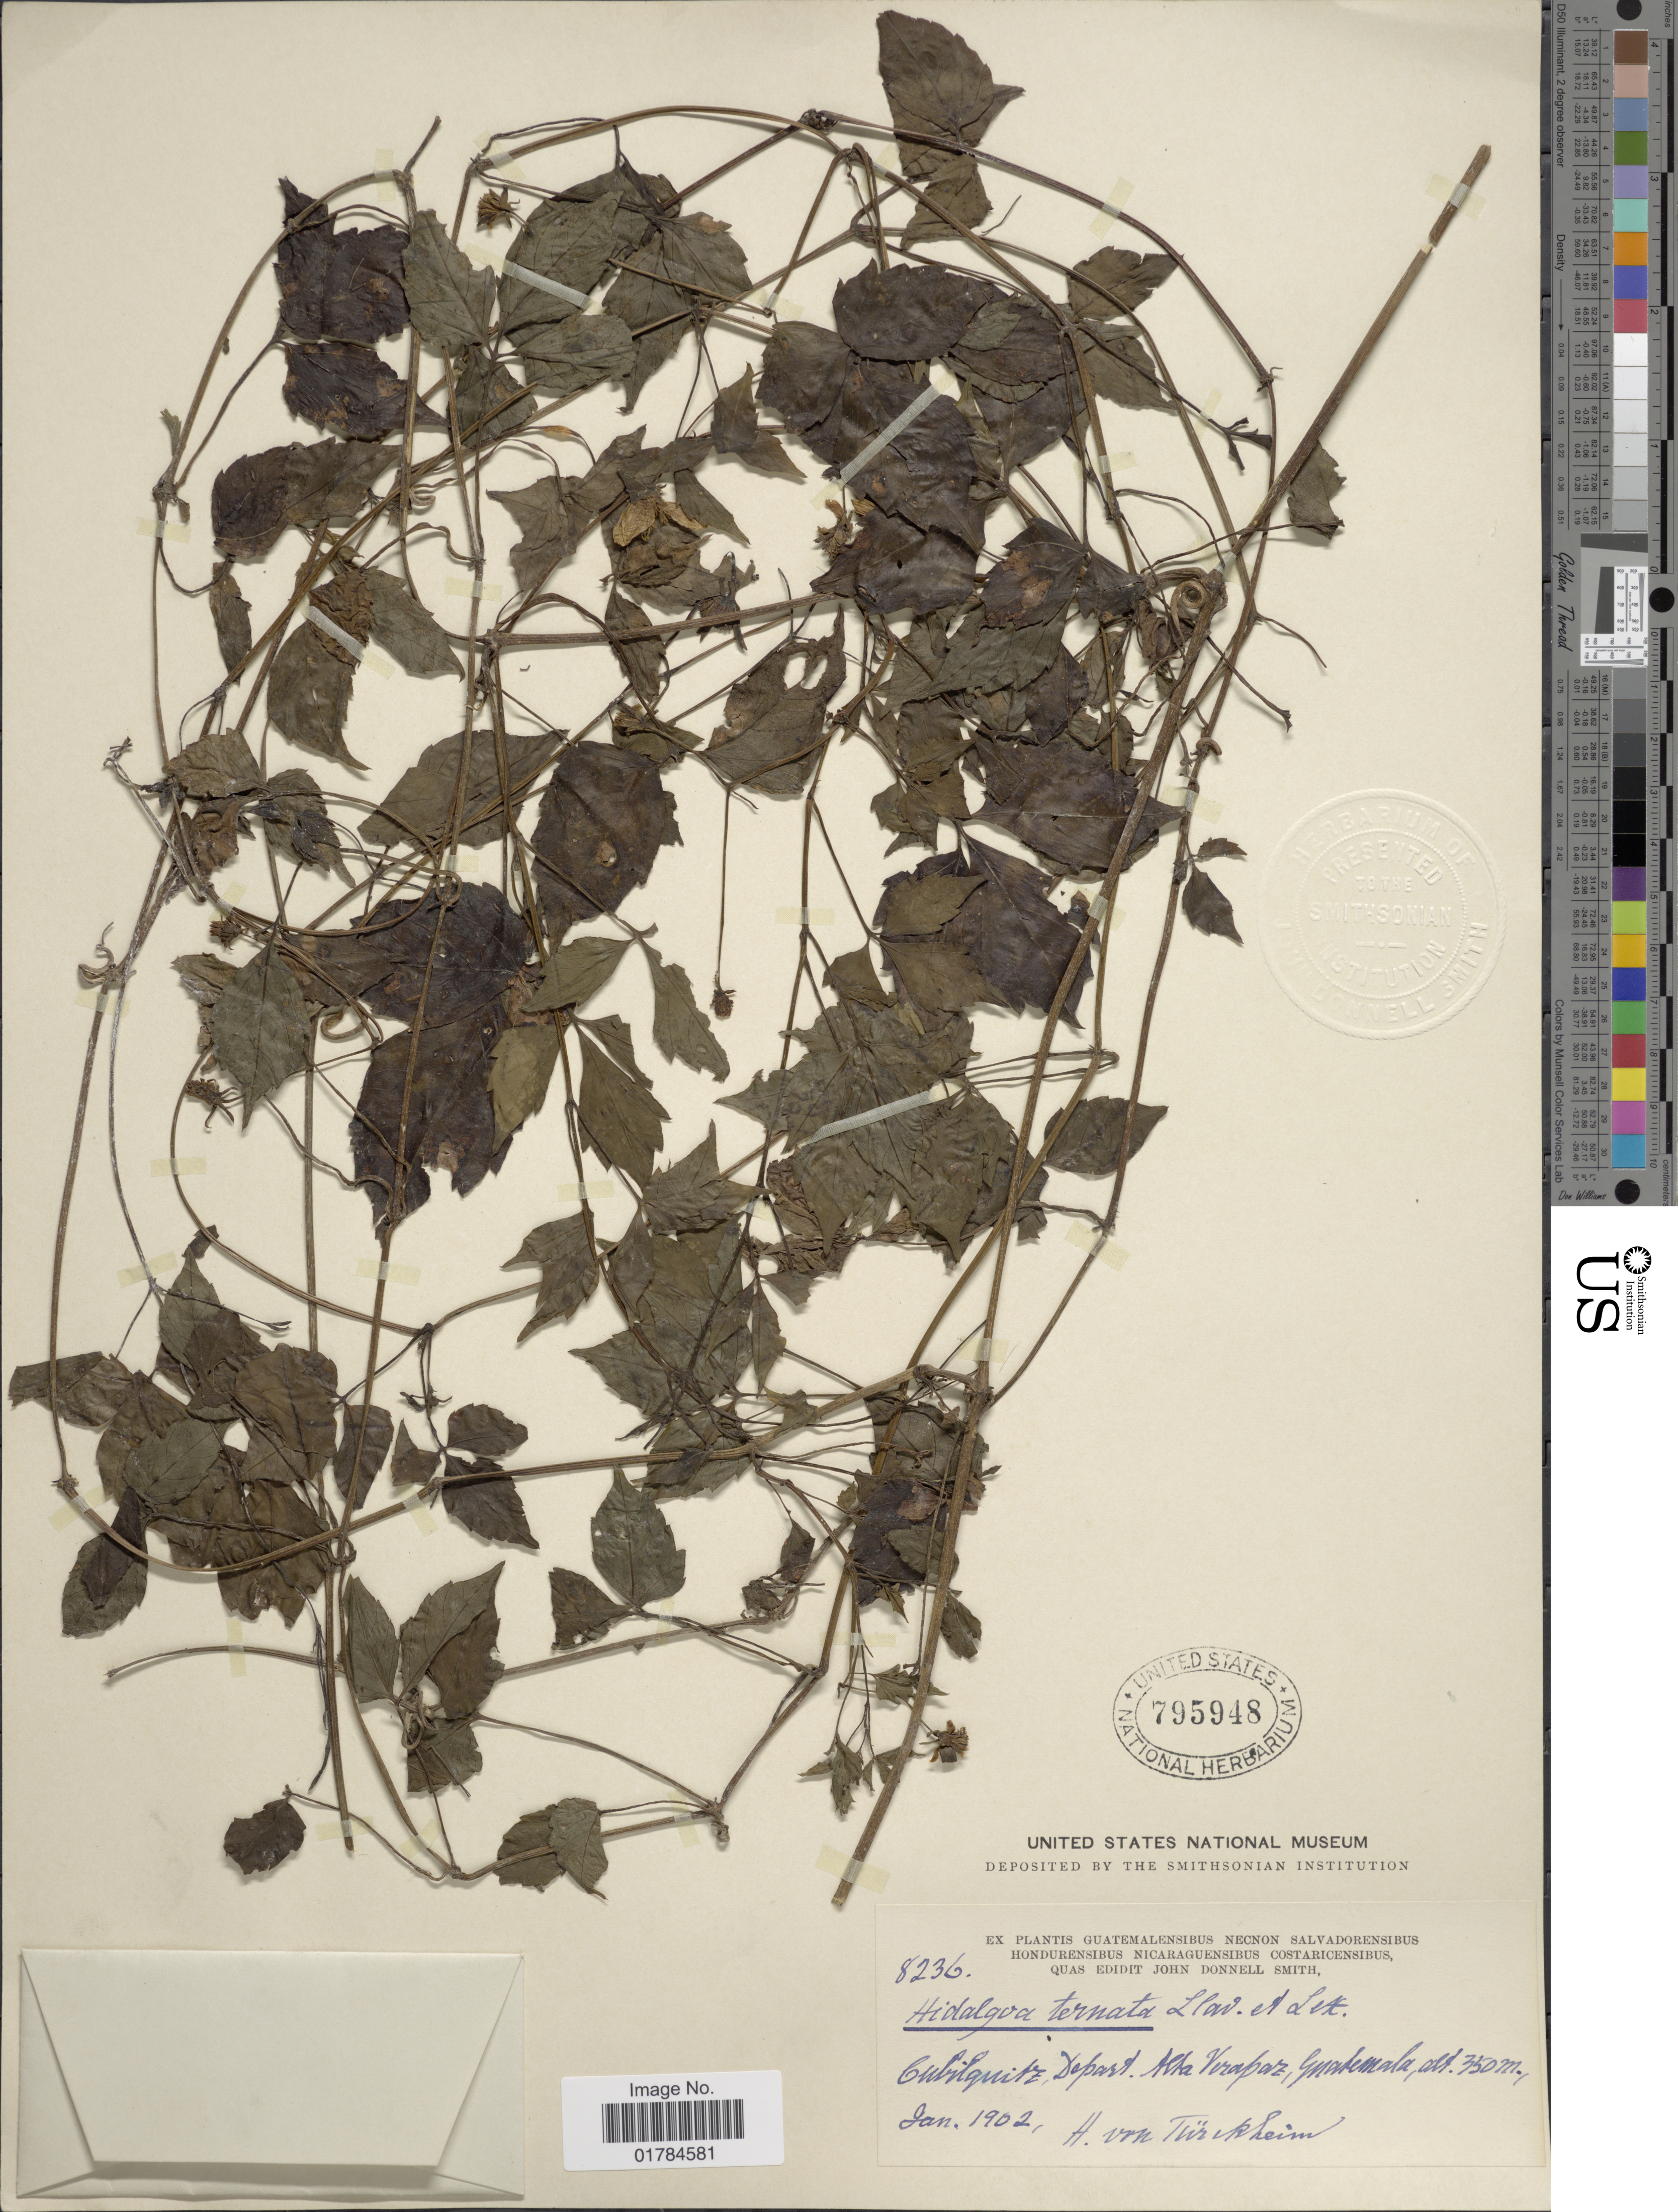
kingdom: Plantae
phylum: Tracheophyta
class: Magnoliopsida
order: Asterales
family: Asteraceae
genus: Hidalgoa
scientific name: Hidalgoa ternata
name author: La Llave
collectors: H. von Türckheim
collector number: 8236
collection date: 1902-01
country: Guatemala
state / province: Alta Verapaz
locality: Cubilgüitz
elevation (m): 350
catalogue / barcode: US 795948